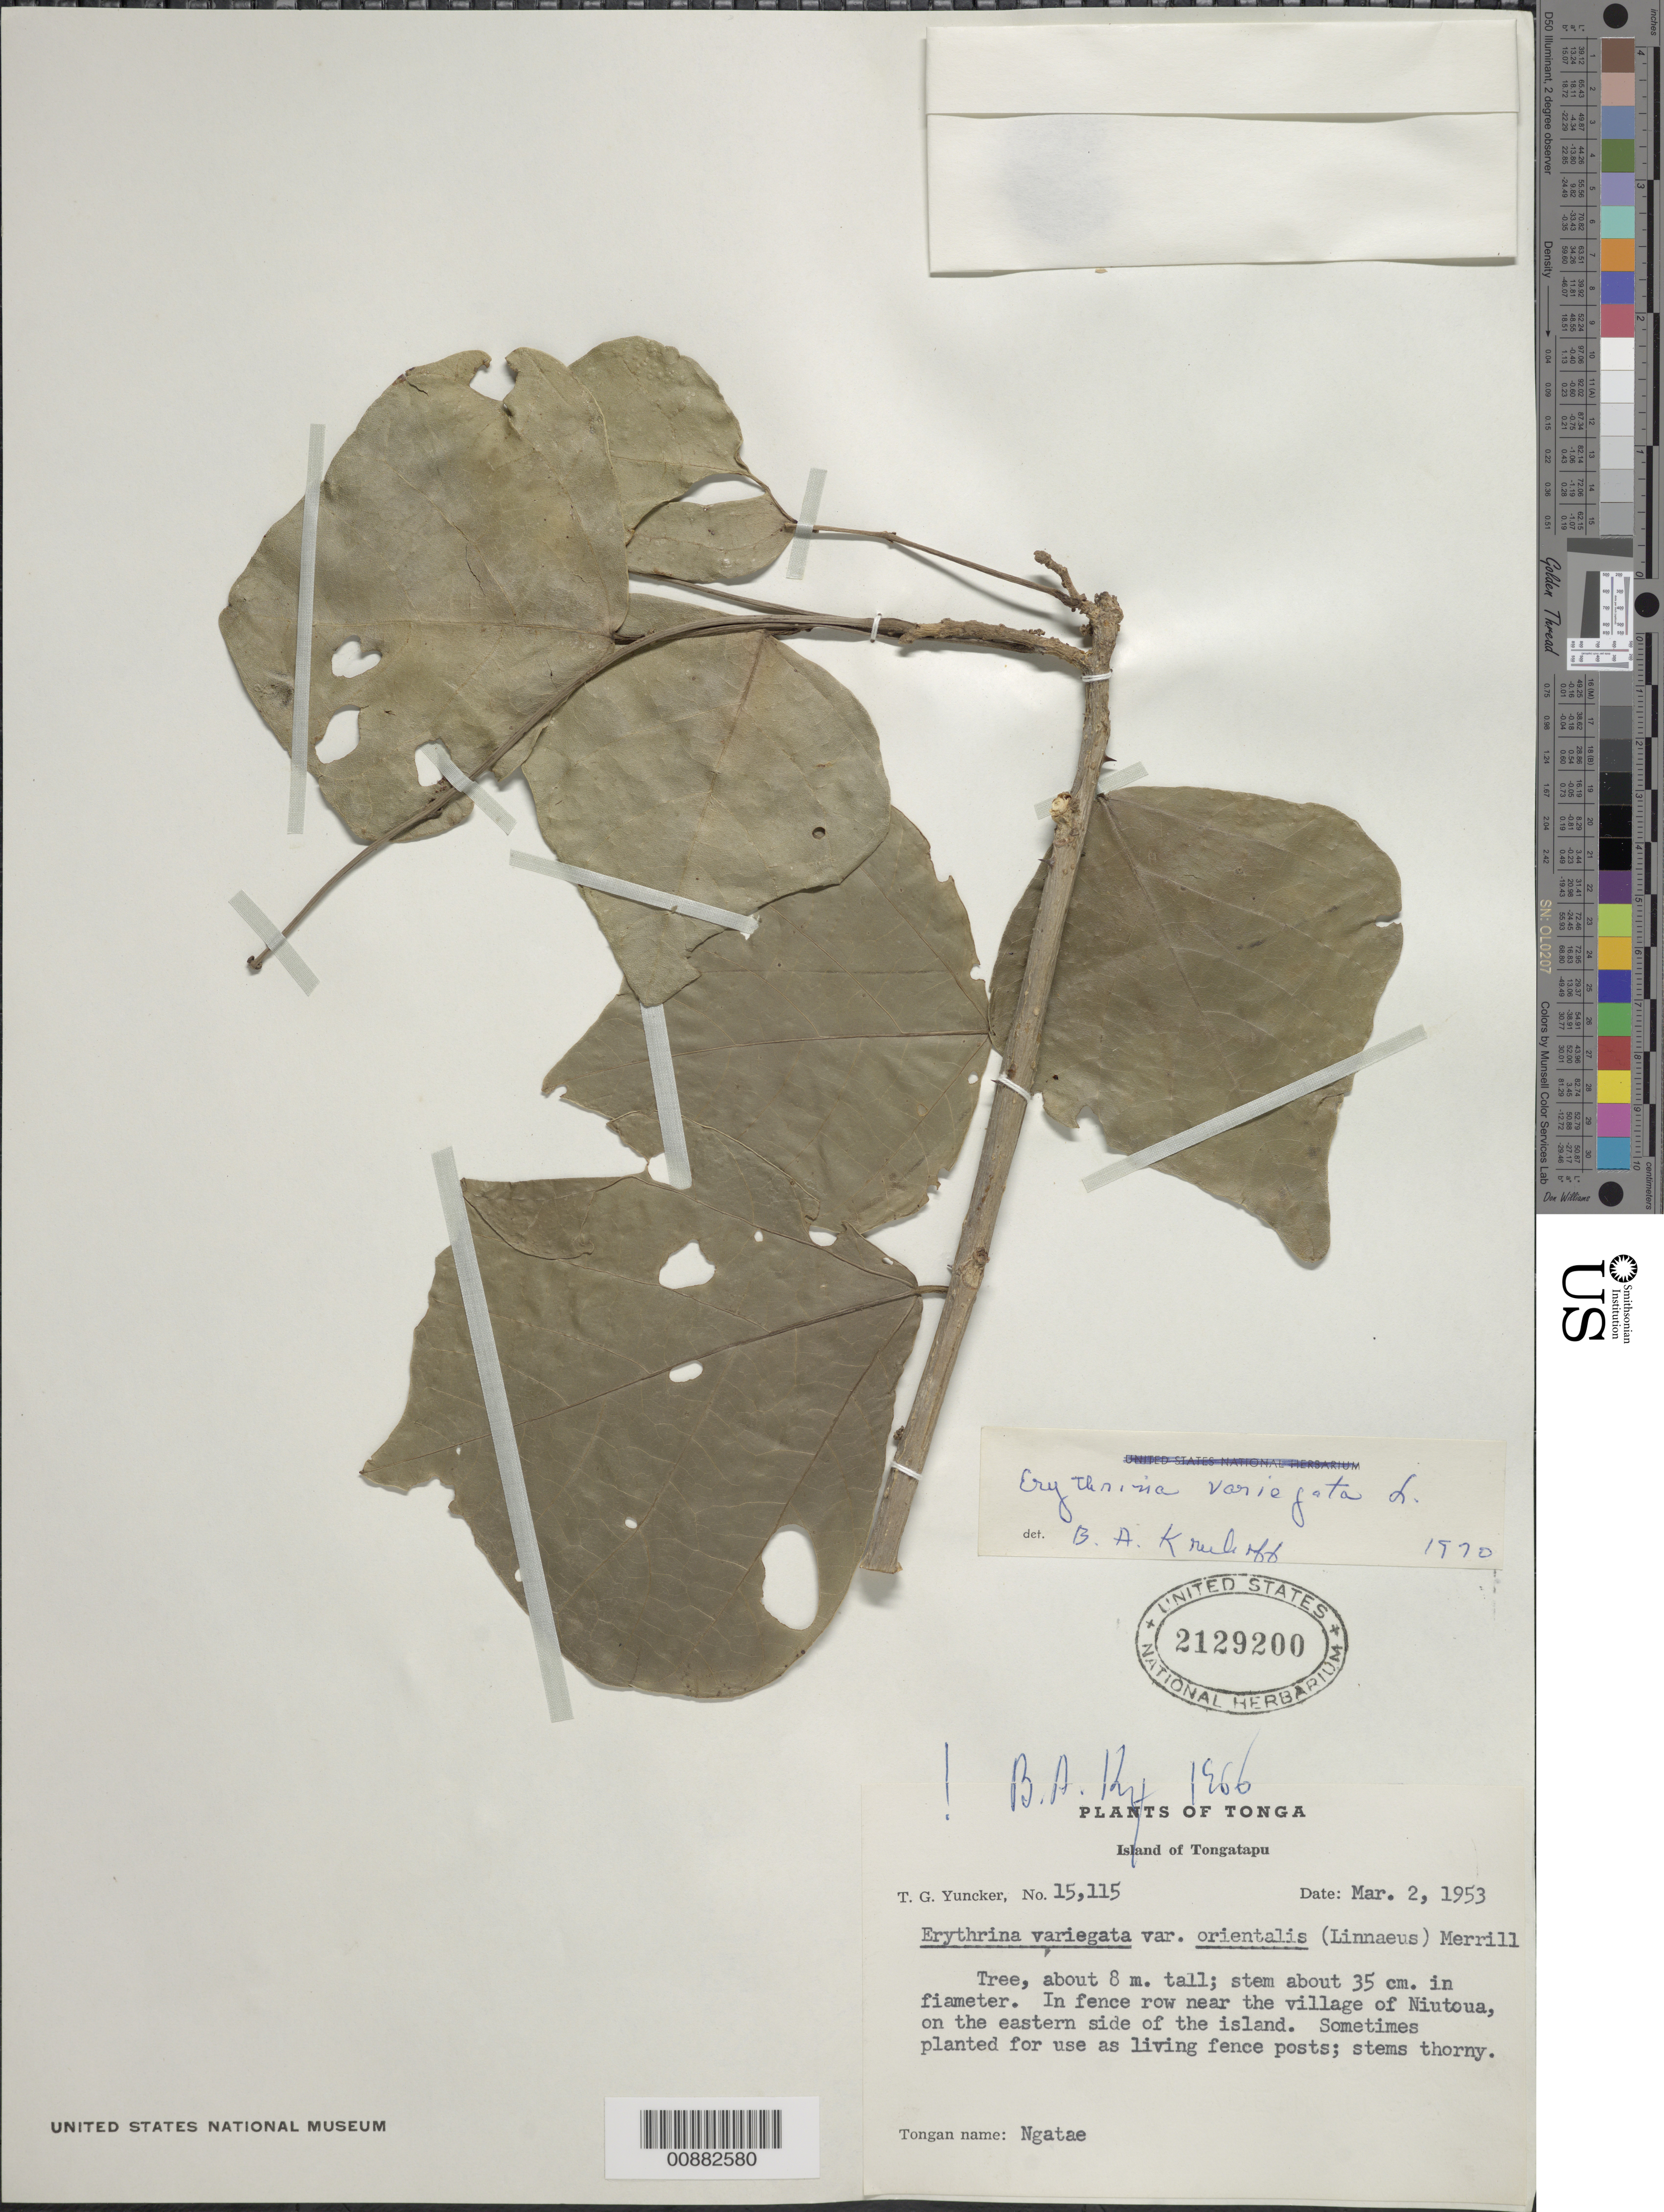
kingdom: Plantae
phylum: Tracheophyta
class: Magnoliopsida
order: Fabales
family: Fabaceae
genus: Erythrina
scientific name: Erythrina variegata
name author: L.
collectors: T. G. Yuncker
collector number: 15115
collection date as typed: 02 Mar 1953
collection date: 1953-03-02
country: Tonga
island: Tongatapu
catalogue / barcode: US 2129200